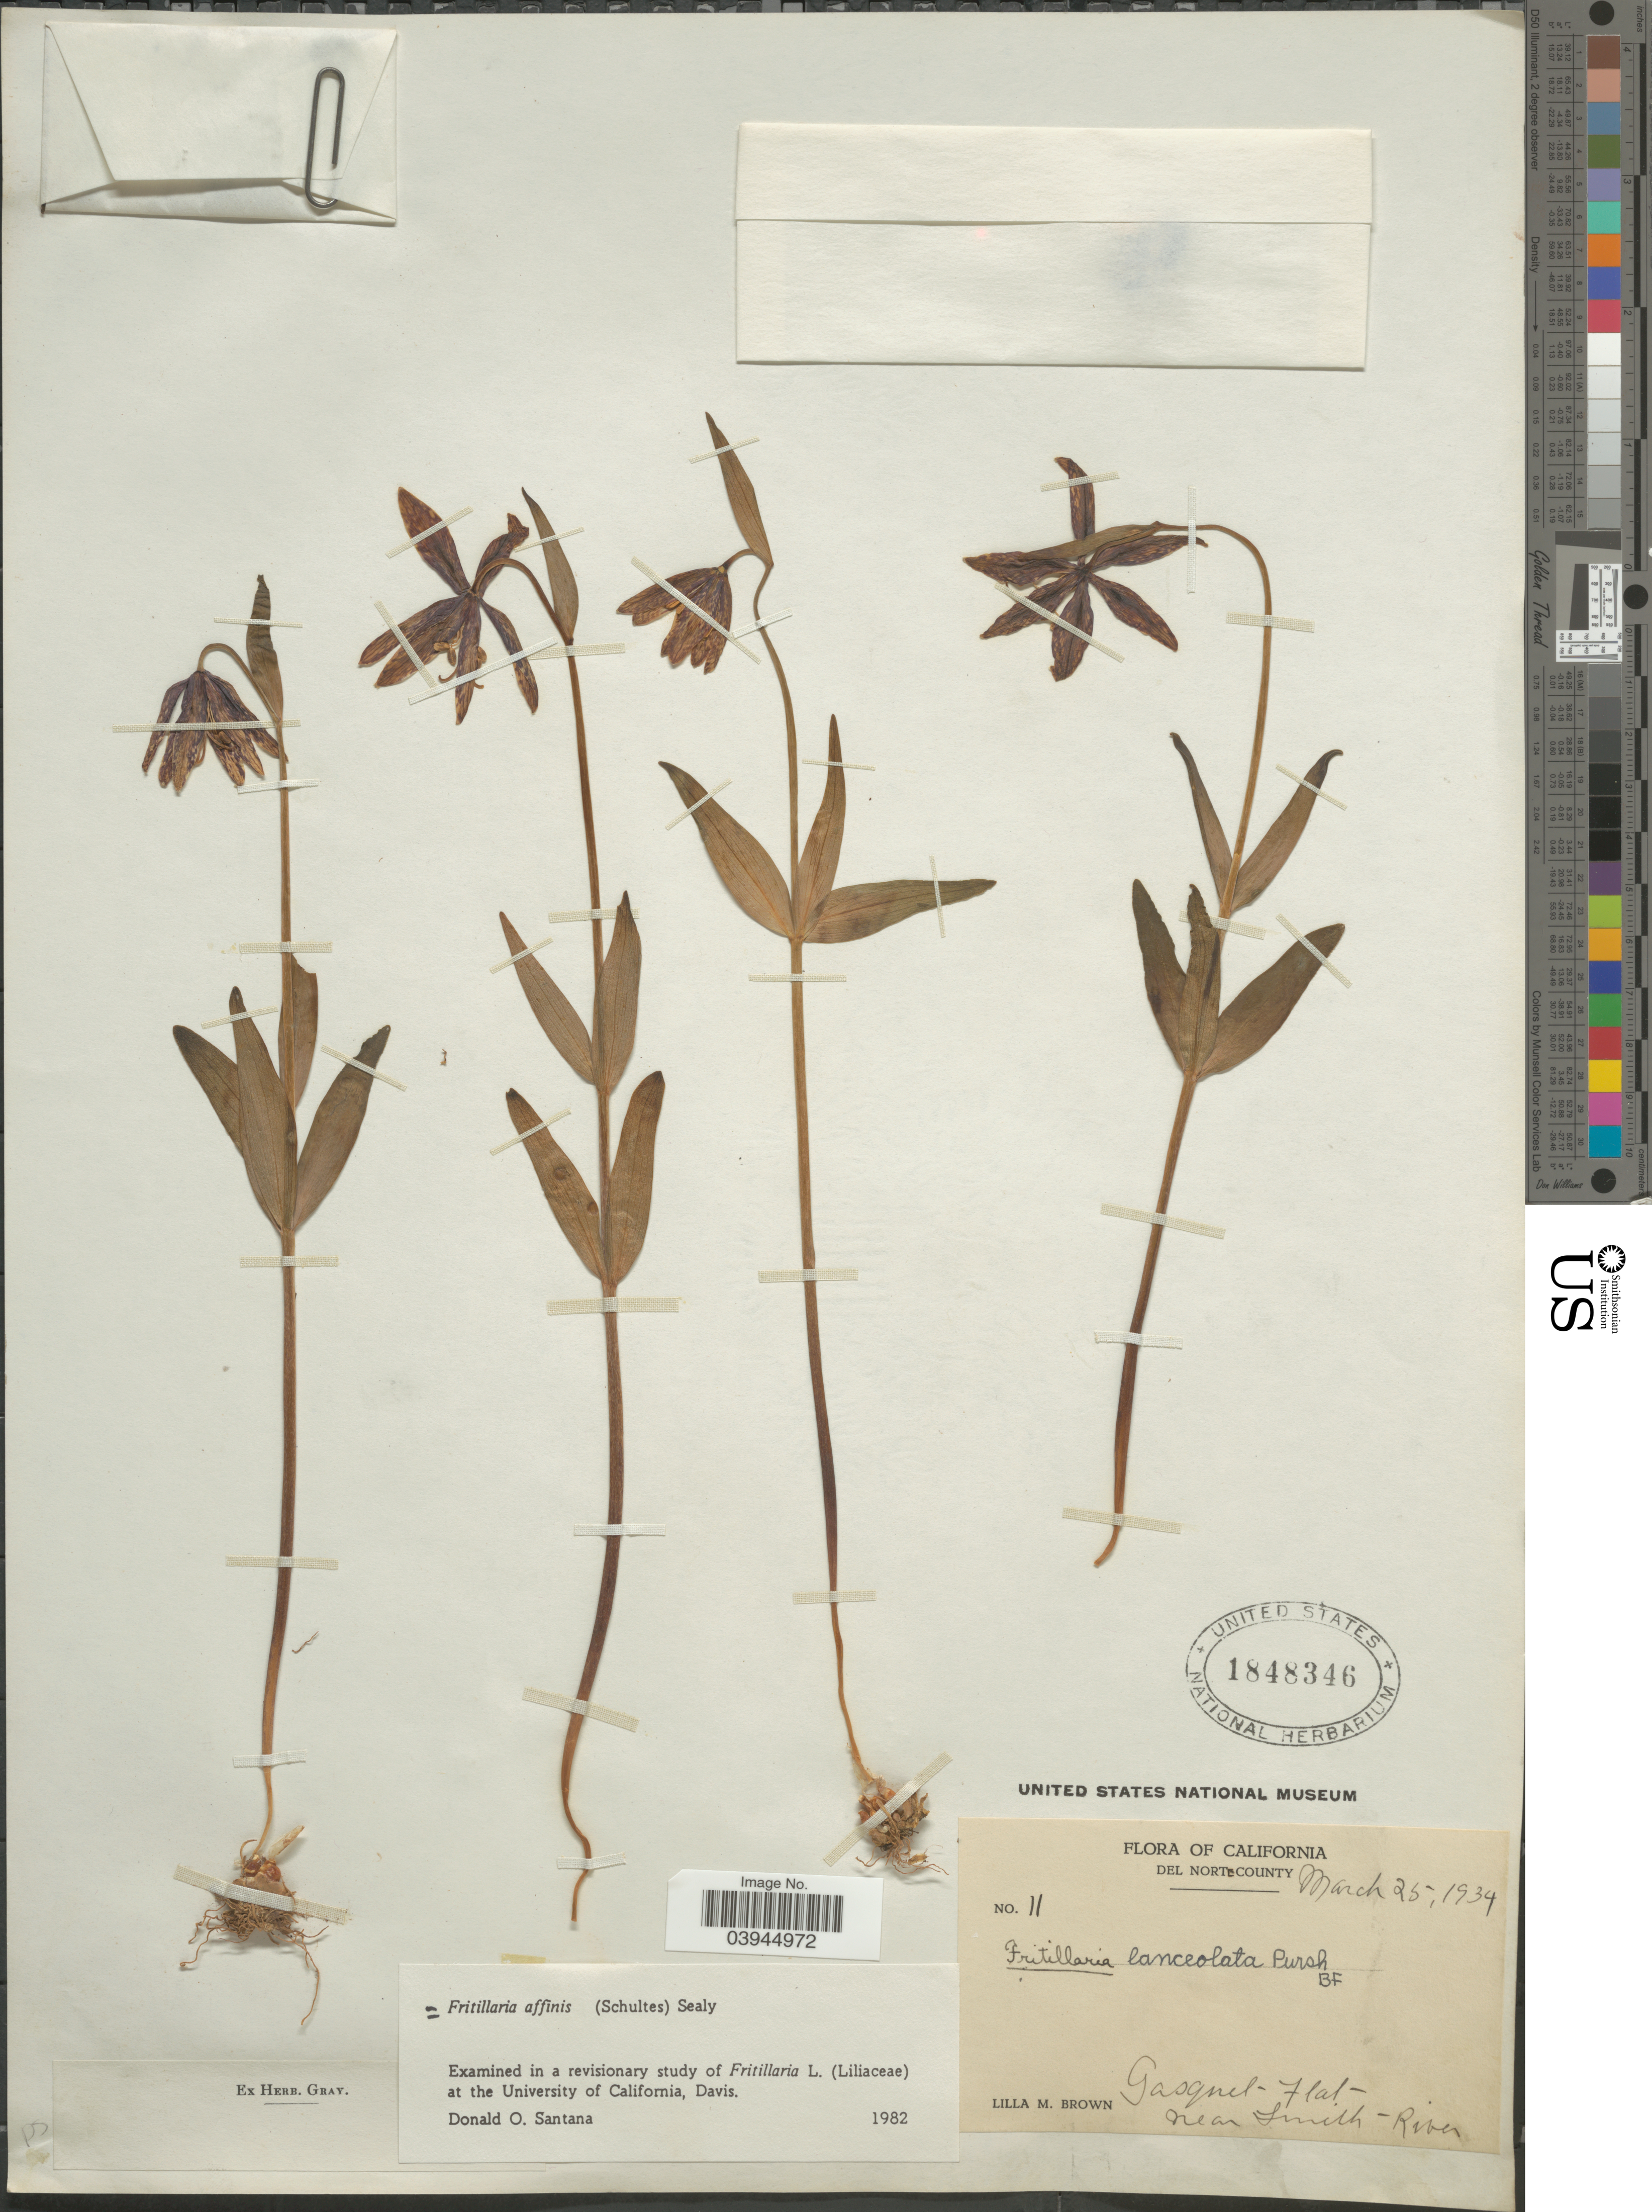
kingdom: Plantae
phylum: Tracheophyta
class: Liliopsida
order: Liliales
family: Liliaceae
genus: Fritillaria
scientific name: Fritillaria affinis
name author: (Schult. & Schult. f.) Sealy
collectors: L. M. Brown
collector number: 11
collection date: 1934-03-25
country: United States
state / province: California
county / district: Del Norte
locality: Del Norte County. Gasqnet Flat near Smith River.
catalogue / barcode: US 1848346